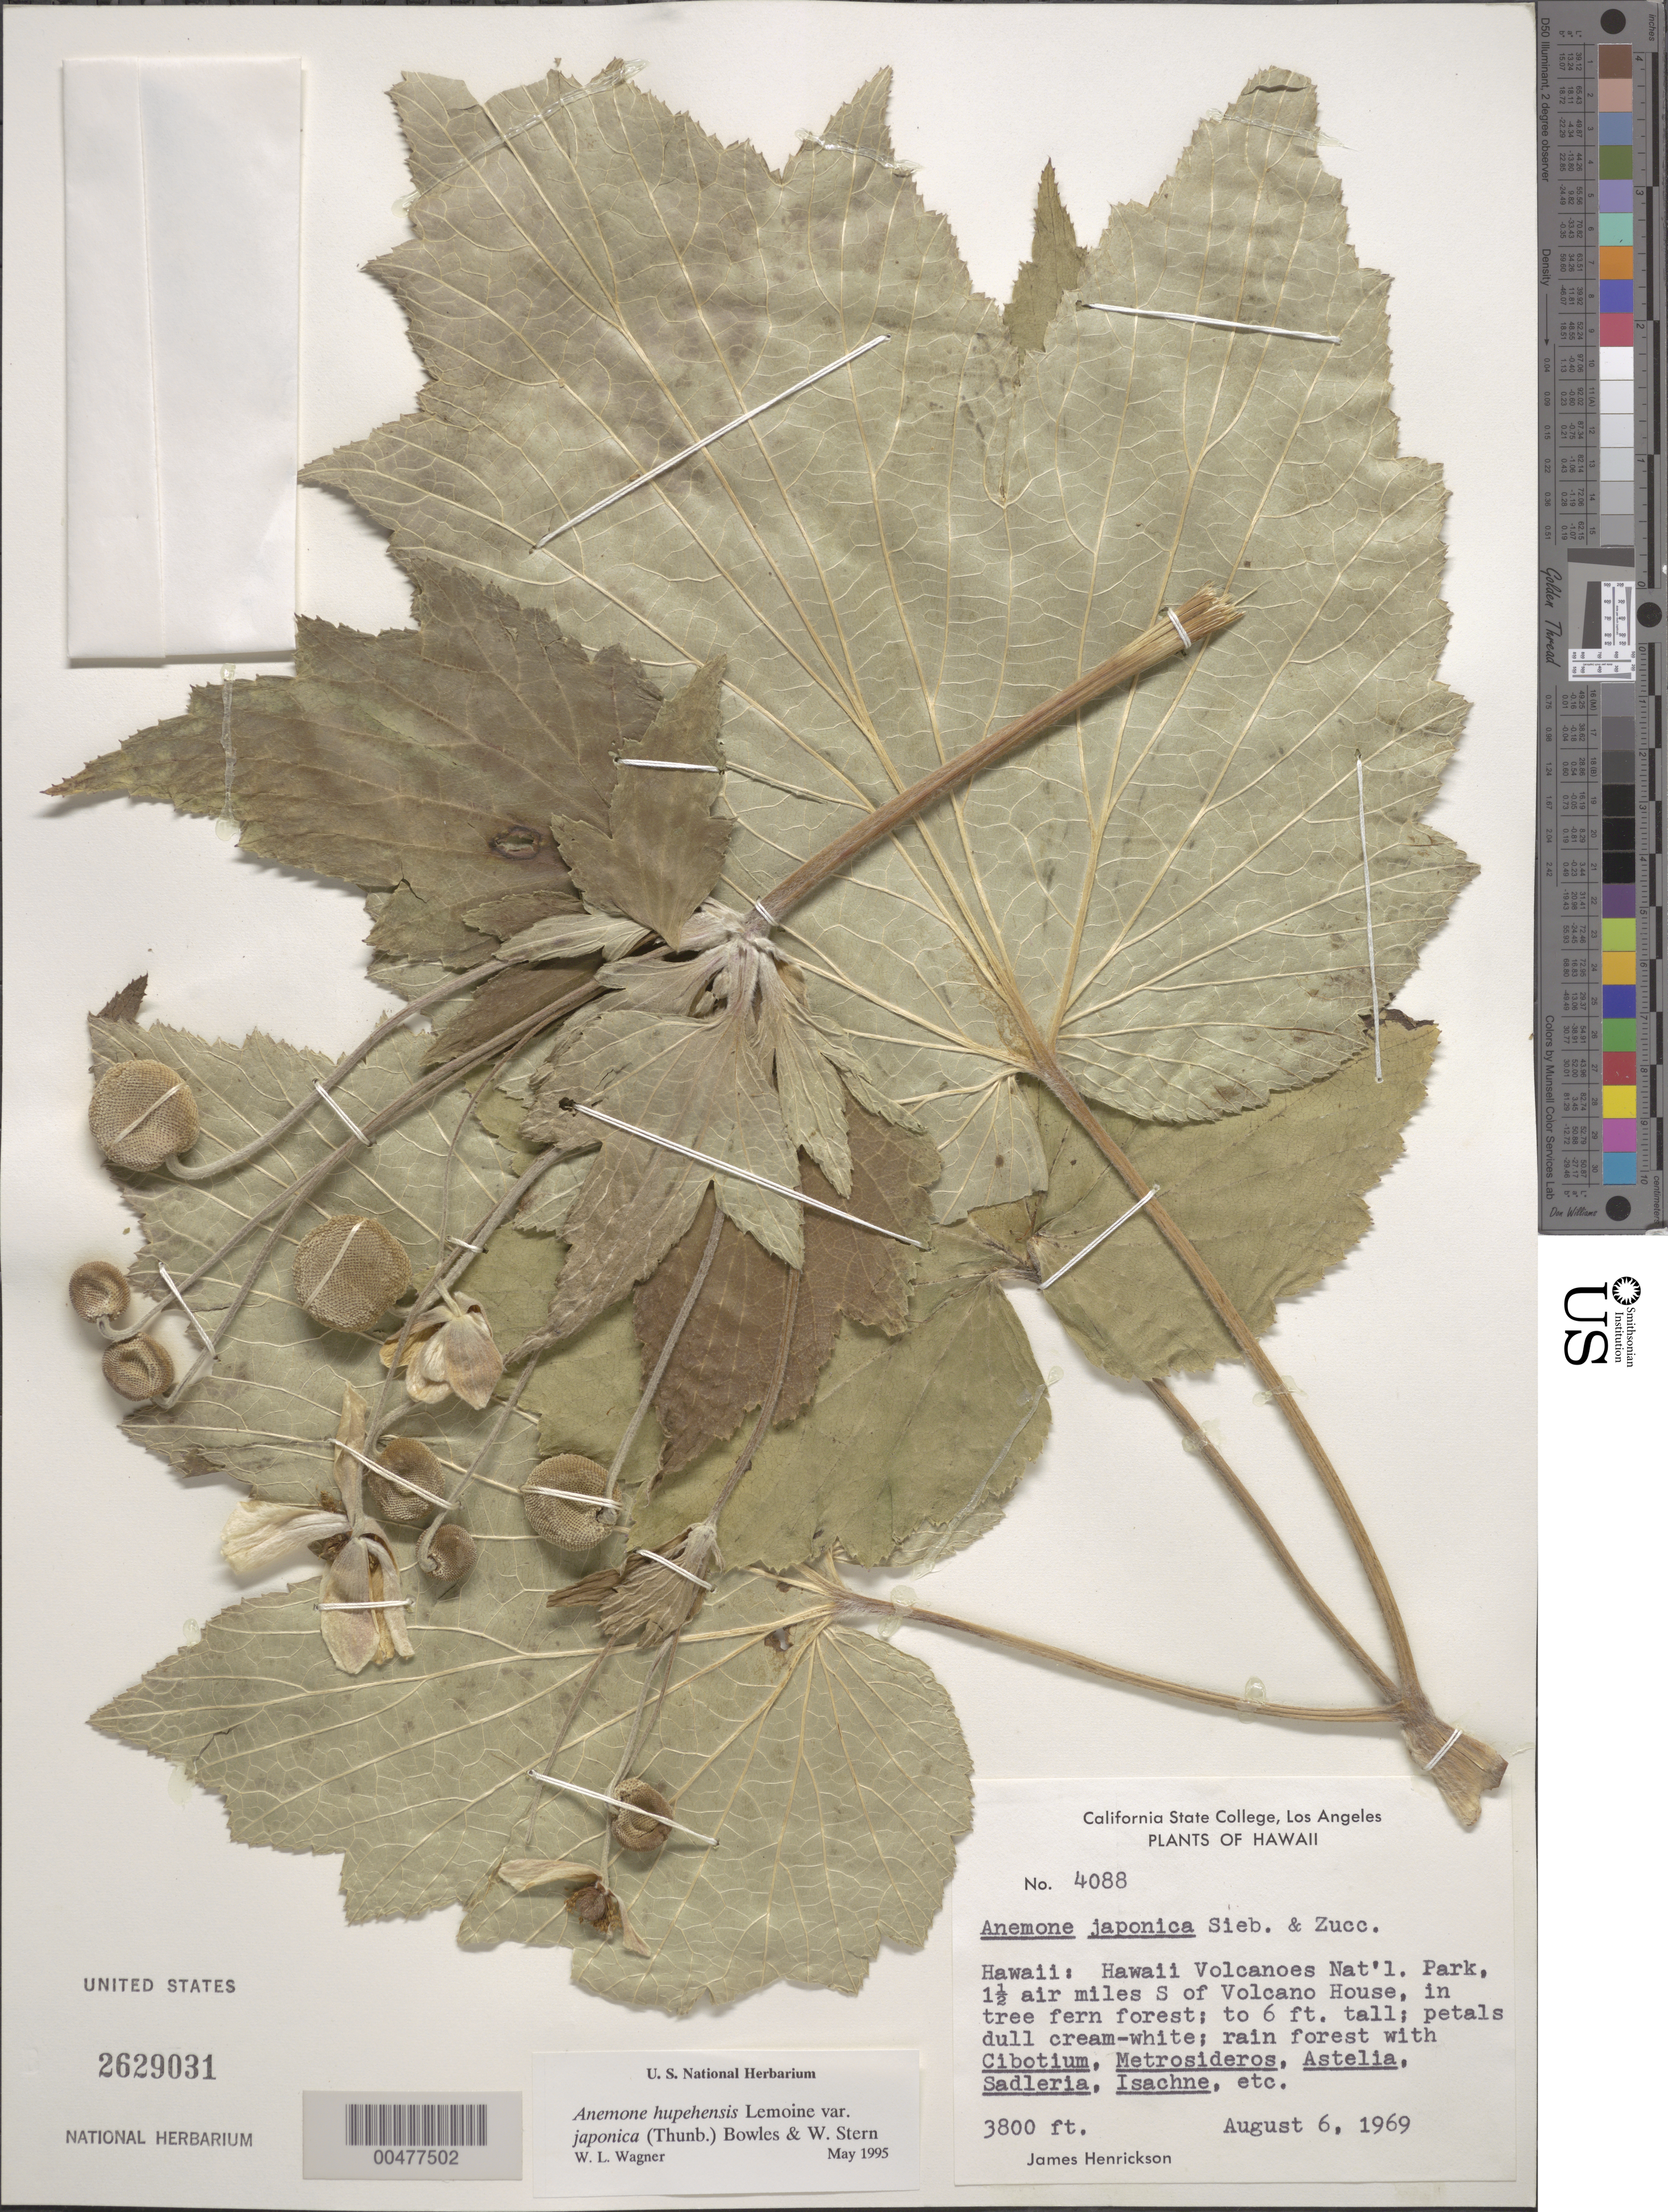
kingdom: Plantae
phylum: Tracheophyta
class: Magnoliopsida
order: Ranunculales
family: Ranunculaceae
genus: Anemone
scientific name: Anemone hupehensis var. japonica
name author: (Thunb.) Bowles & Stearn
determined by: Wagner, W. L., (BOT), Smithsonian Institution - National Museum of Natural History (UNITED STATES)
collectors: J. S. Henrickson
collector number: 4088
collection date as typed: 6 Aug 1969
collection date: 1969-08-06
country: United States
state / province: Hawaii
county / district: Hawaii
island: Hawaii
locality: Hawaii Volcanos Nat'l Park, 1.5 air miles S of Volcano House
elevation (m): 1158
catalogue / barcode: US 2629031